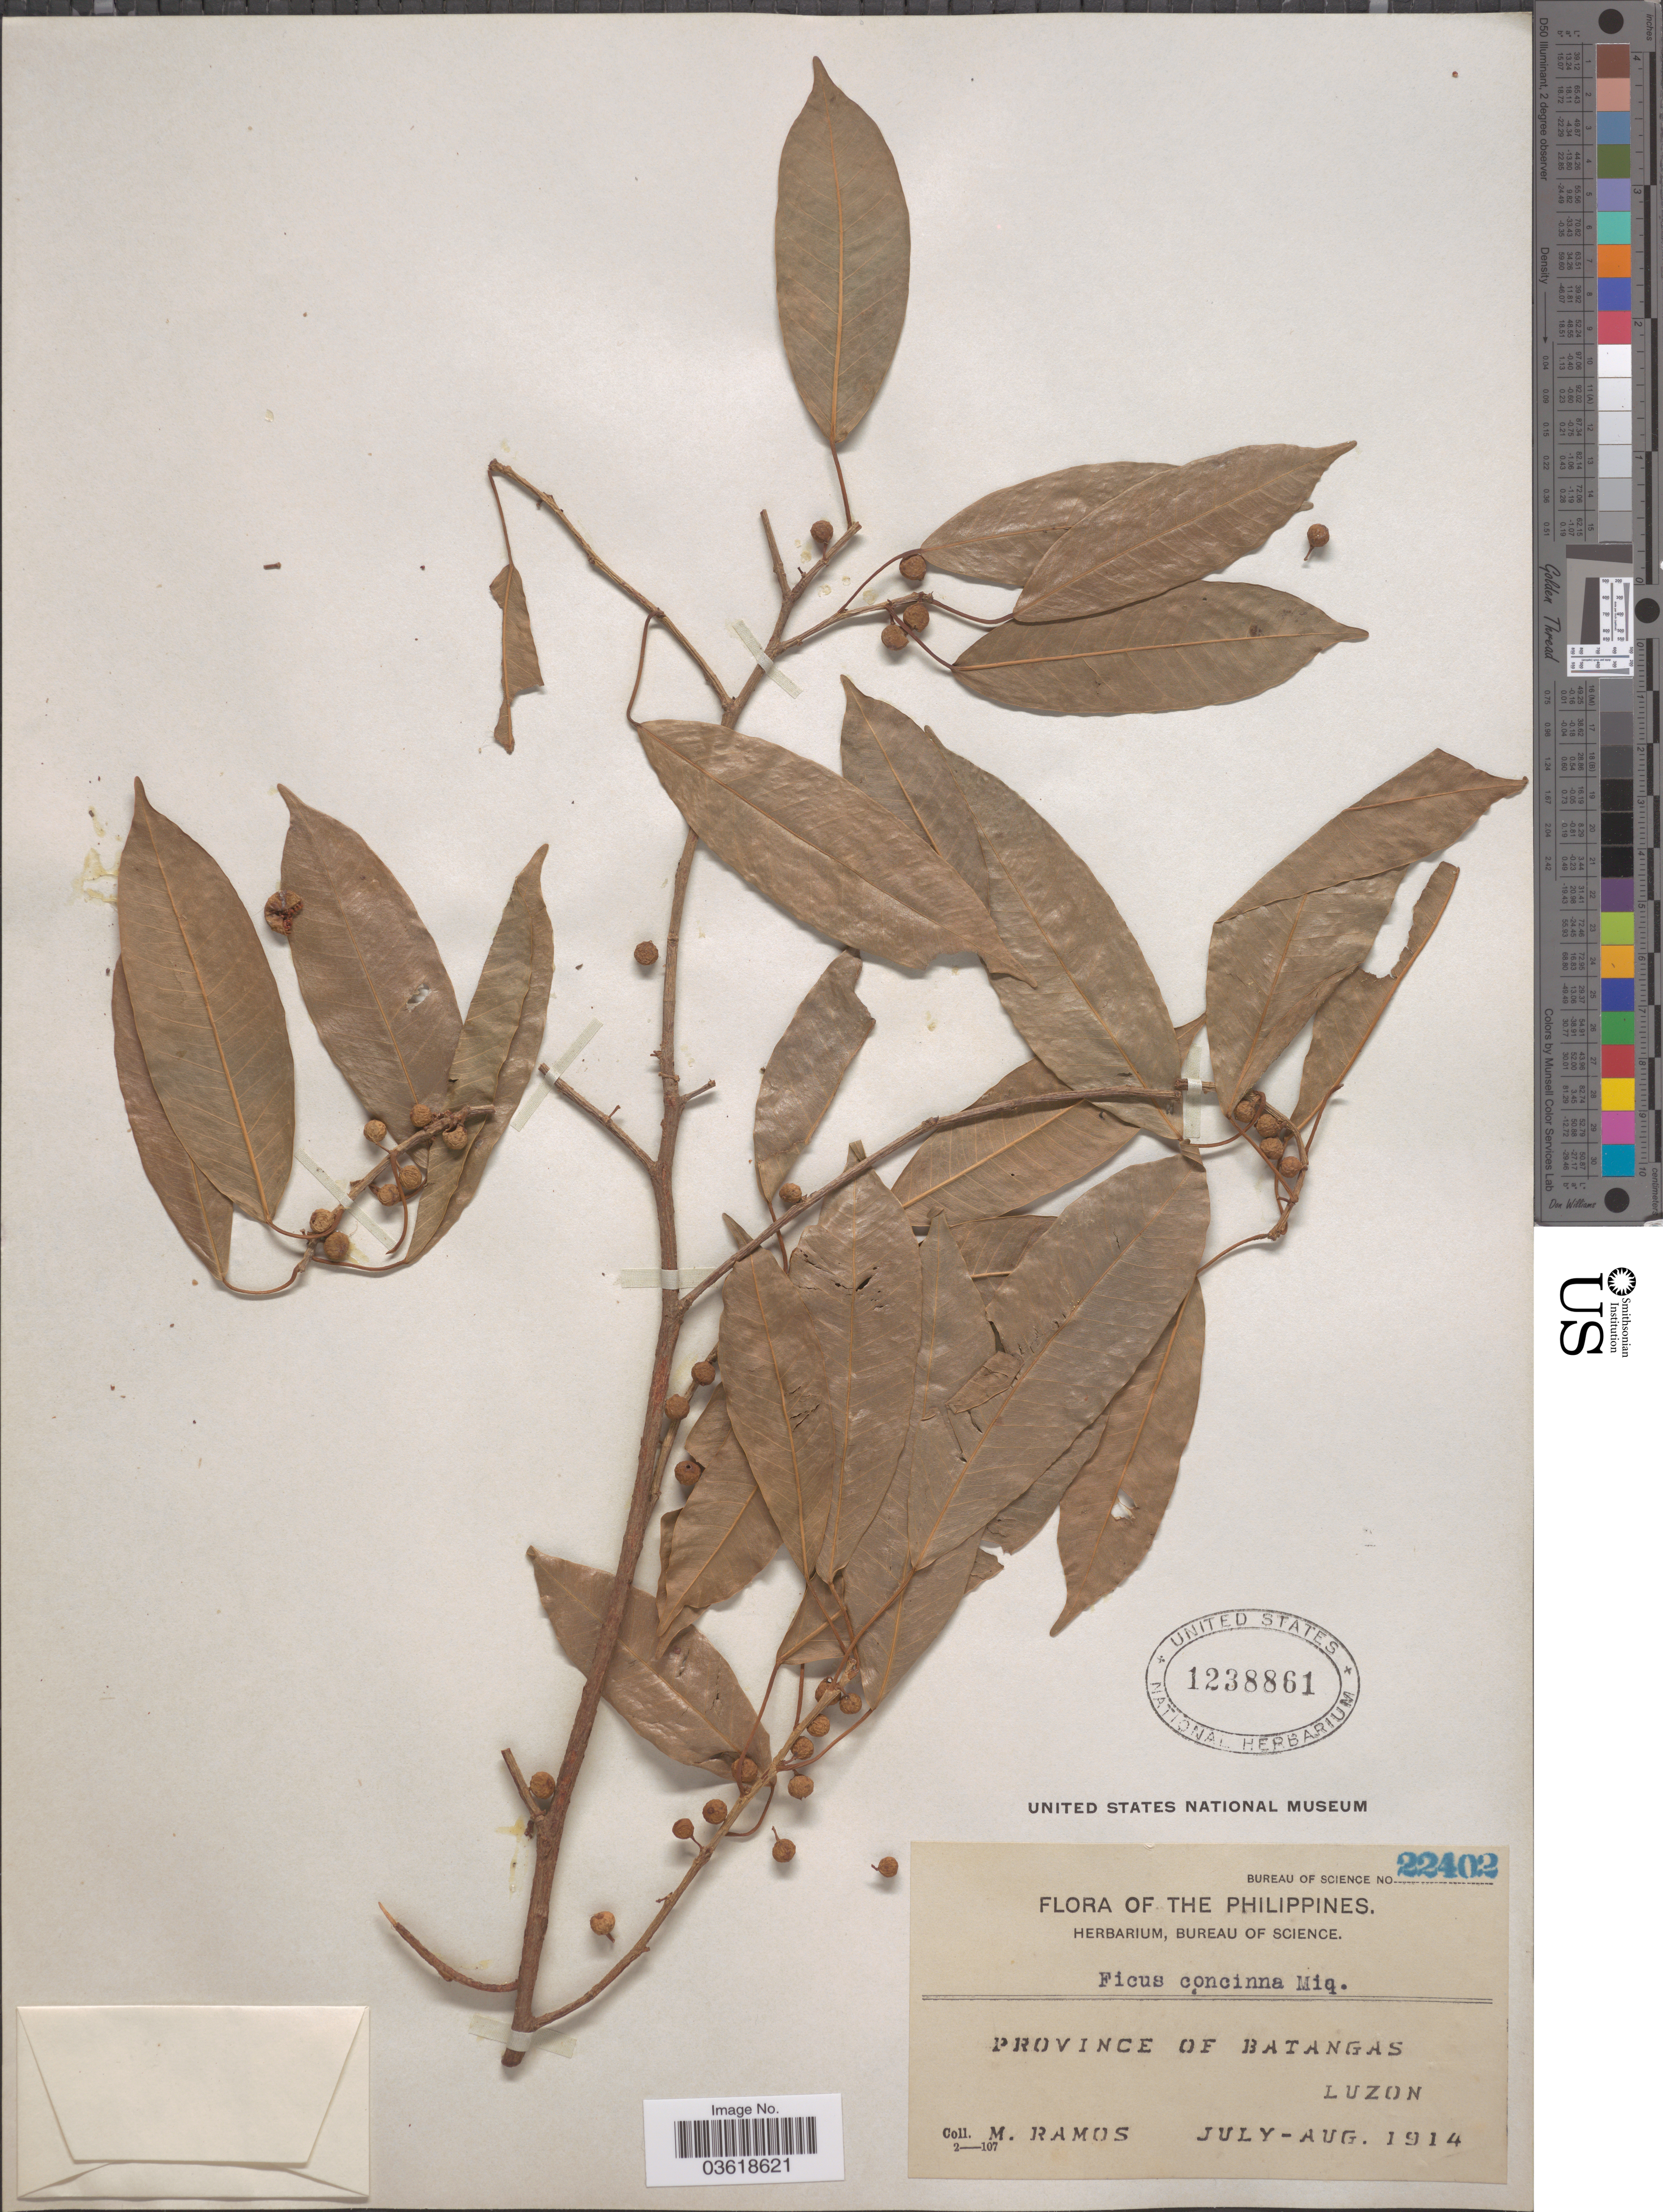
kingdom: Plantae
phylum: Tracheophyta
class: Magnoliopsida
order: Rosales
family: Moraceae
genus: Ficus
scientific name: Ficus concinna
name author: Miq.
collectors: M. Ramos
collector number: Bureau of Science 22402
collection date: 1914-07/1914-08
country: Philippines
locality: Province of Batangas Luzon.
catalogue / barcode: US 1238861